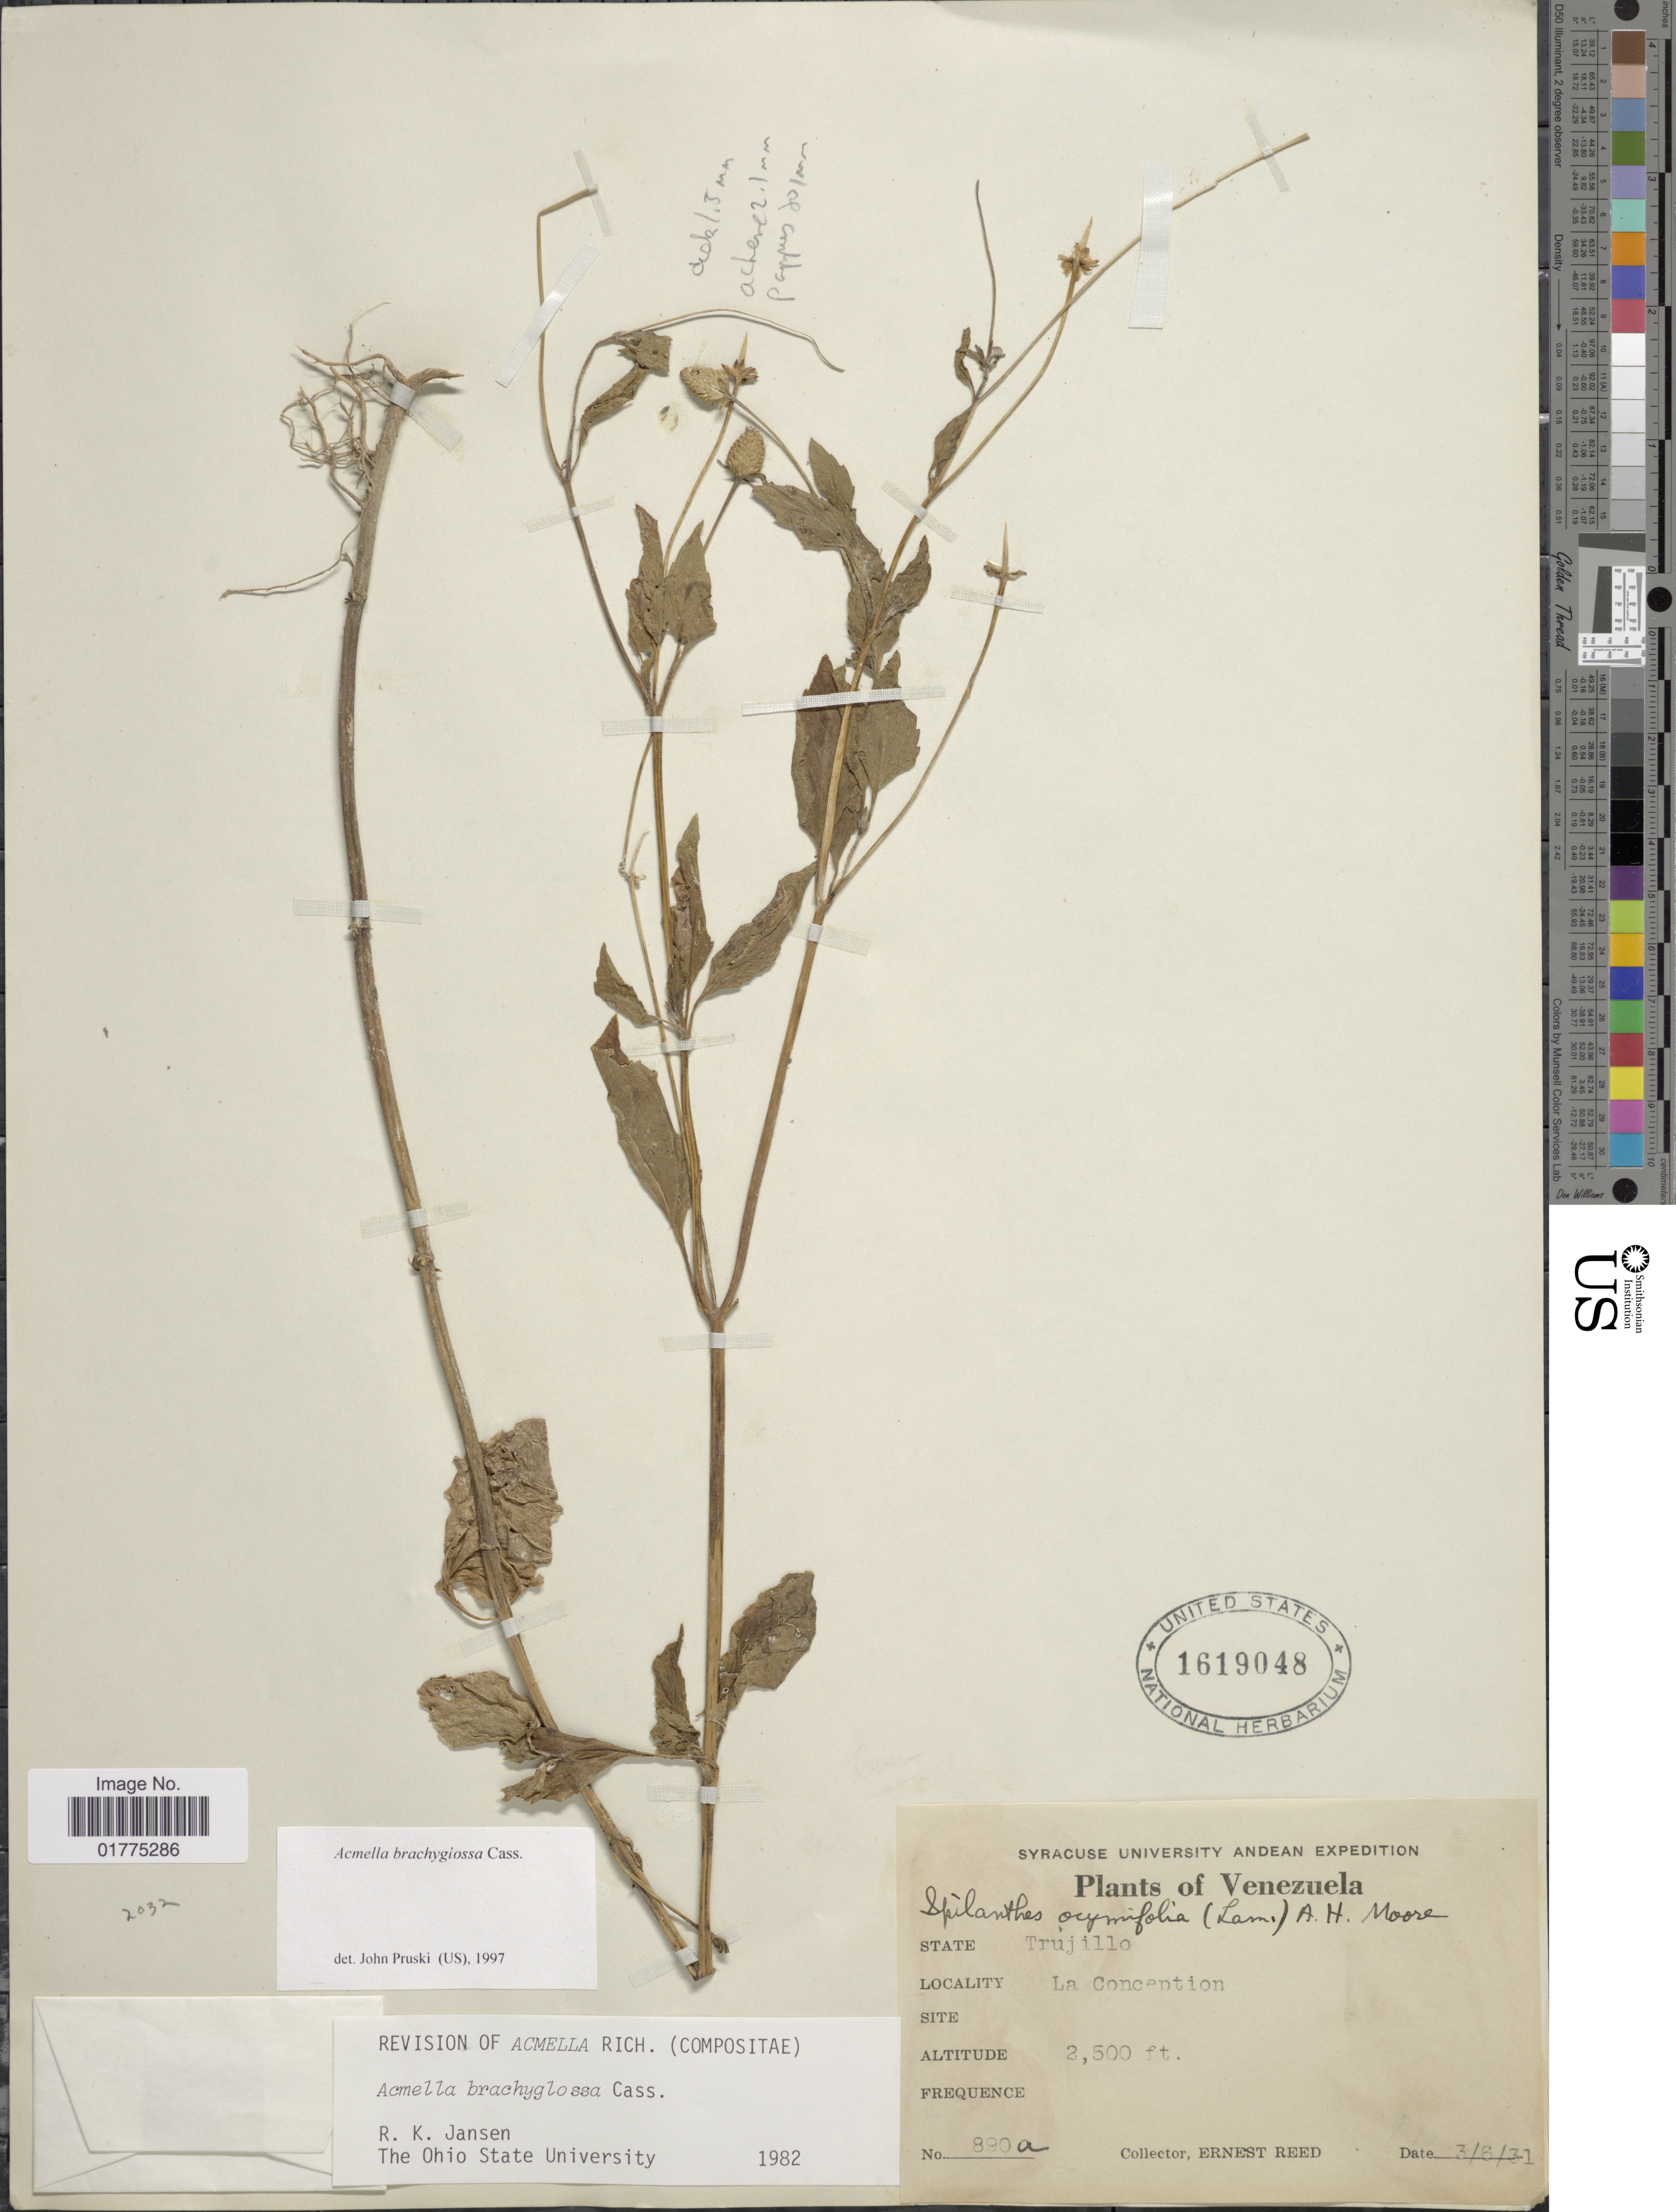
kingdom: Plantae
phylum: Tracheophyta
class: Magnoliopsida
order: Asterales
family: Asteraceae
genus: Acmella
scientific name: Acmella brachyglossa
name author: Cass.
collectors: E. Reed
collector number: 890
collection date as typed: Transcribed d/m/y: 3/3/31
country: Venezuela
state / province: Trujillo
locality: State Trujillo, La Conception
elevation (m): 762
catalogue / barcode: US 1619048